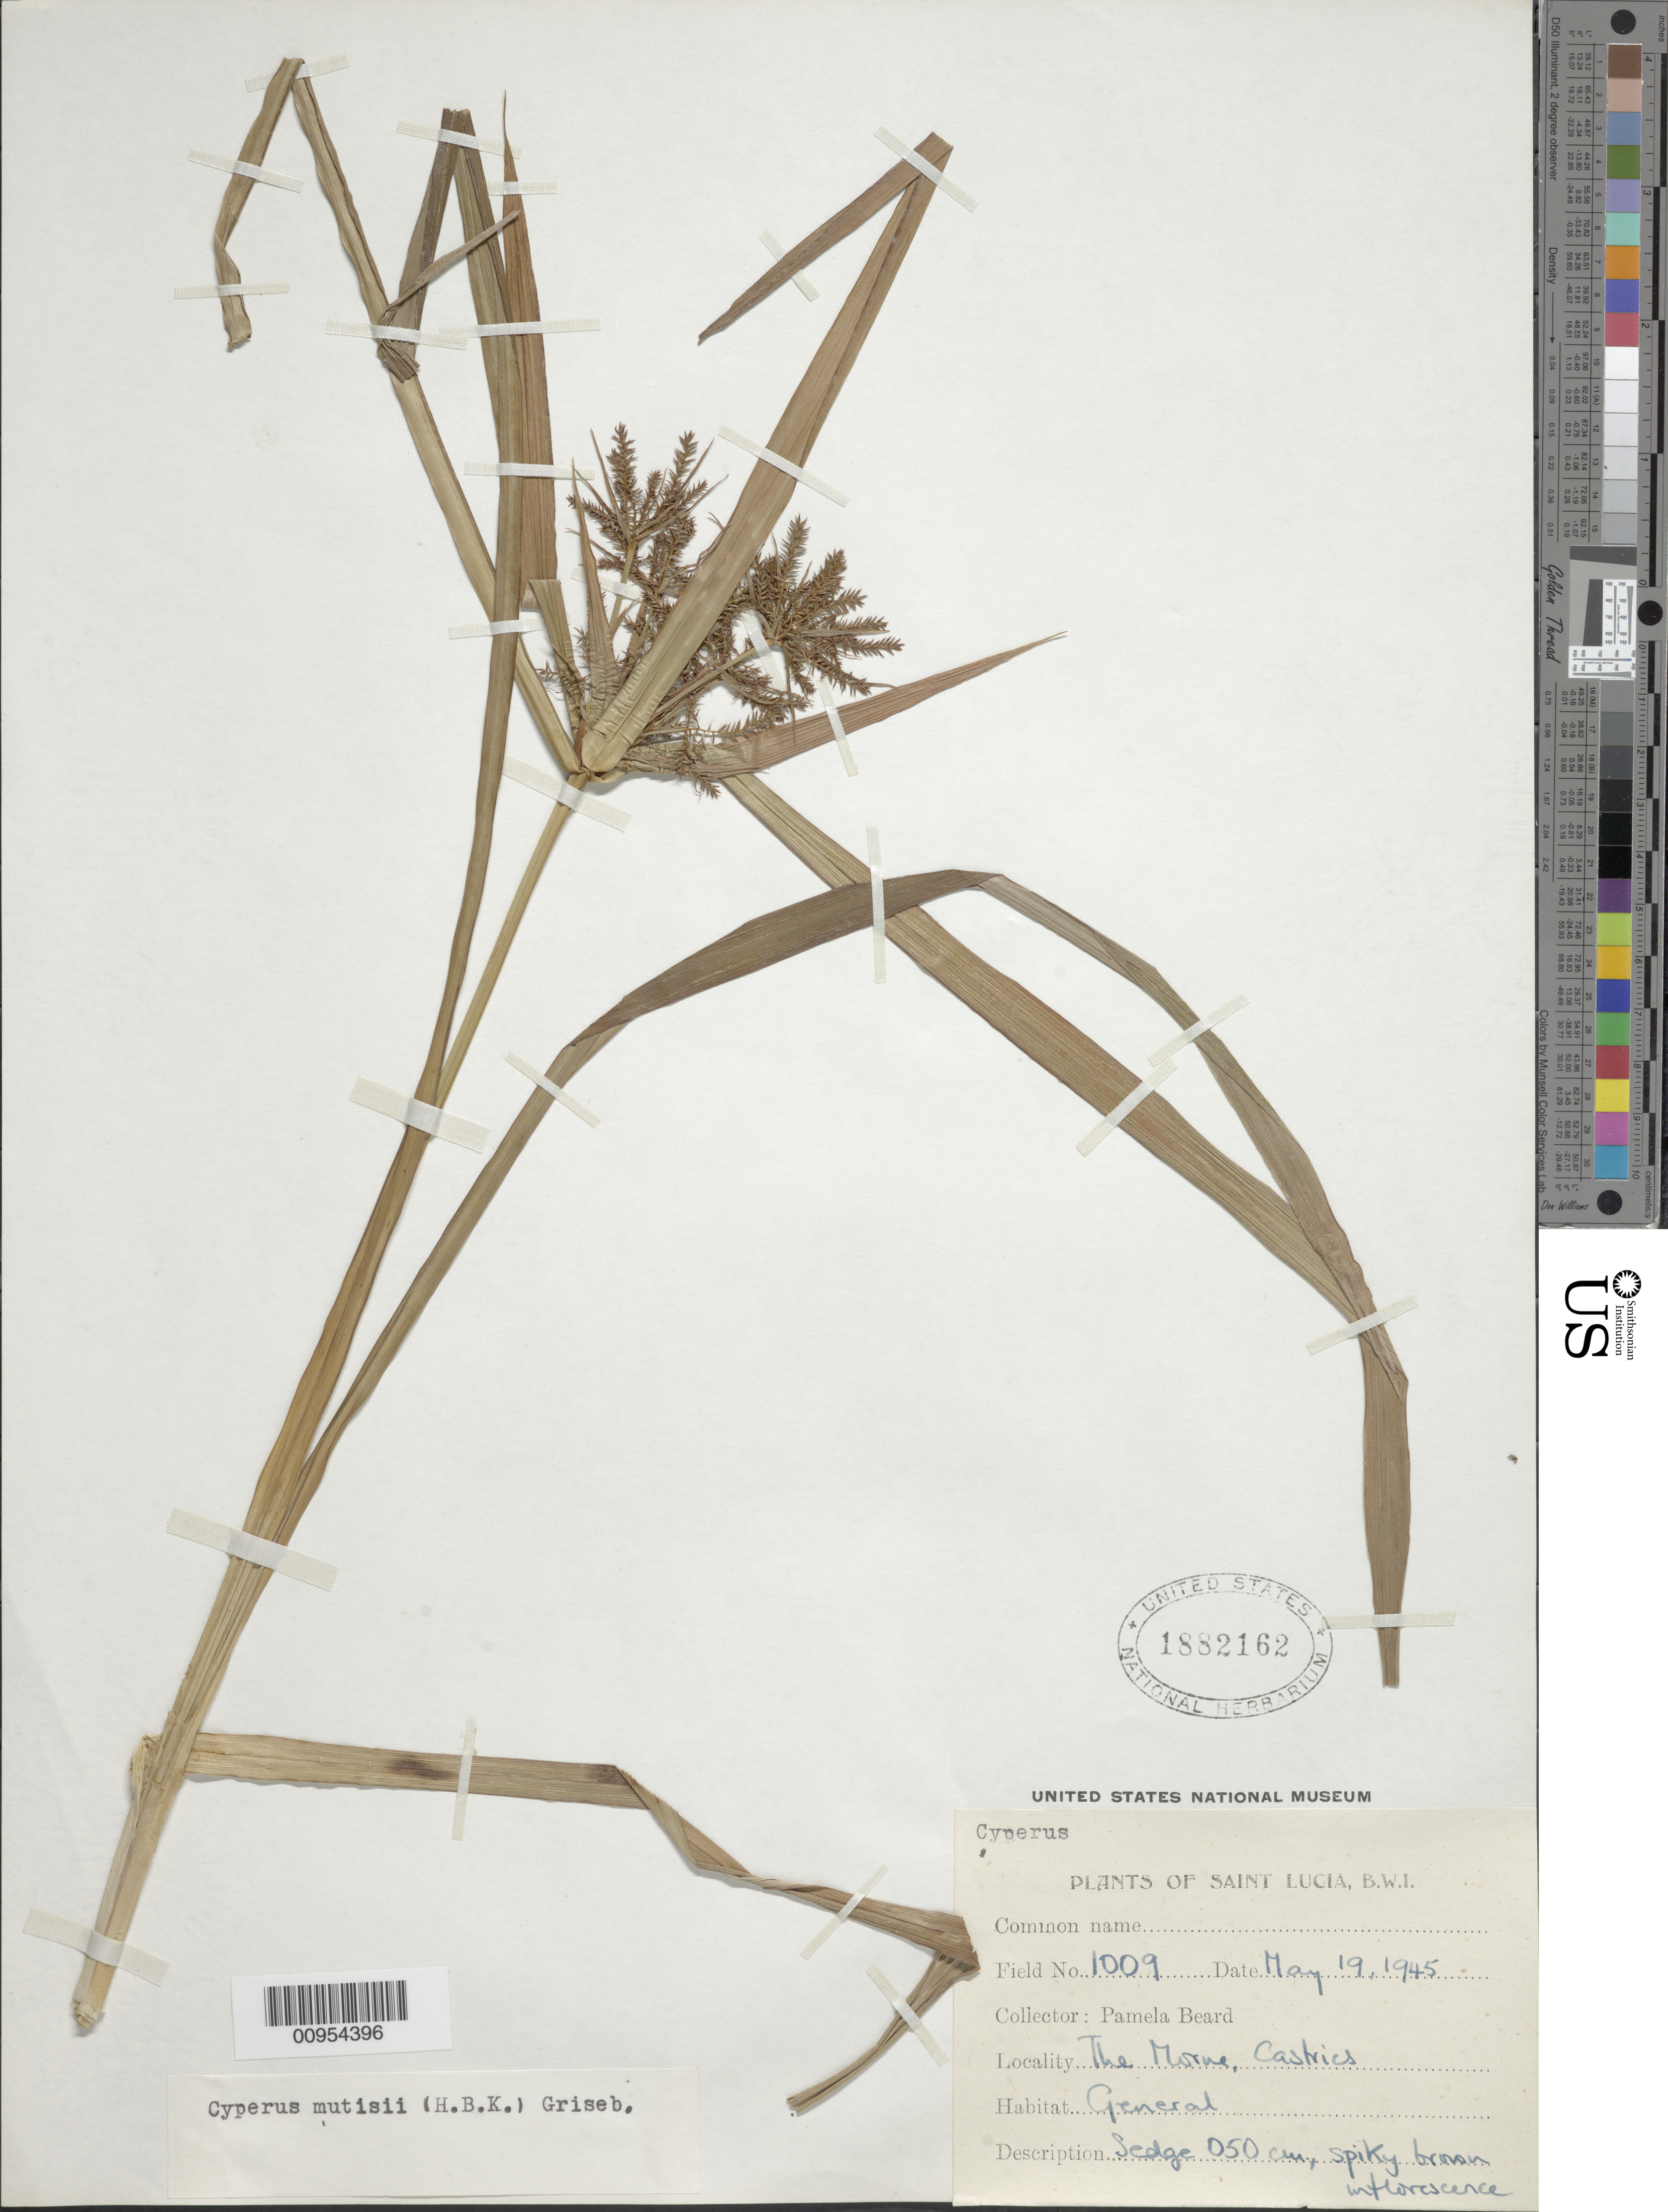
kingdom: Plantae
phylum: Tracheophyta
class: Liliopsida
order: Poales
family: Cyperaceae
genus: Cyperus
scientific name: Cyperus mutisii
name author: (Kunth) Andersson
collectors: P. Beard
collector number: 1009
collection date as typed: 19 May 1945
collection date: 1945-05-19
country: St. Lucia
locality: The Morne, Castries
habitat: General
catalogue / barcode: US 1882162